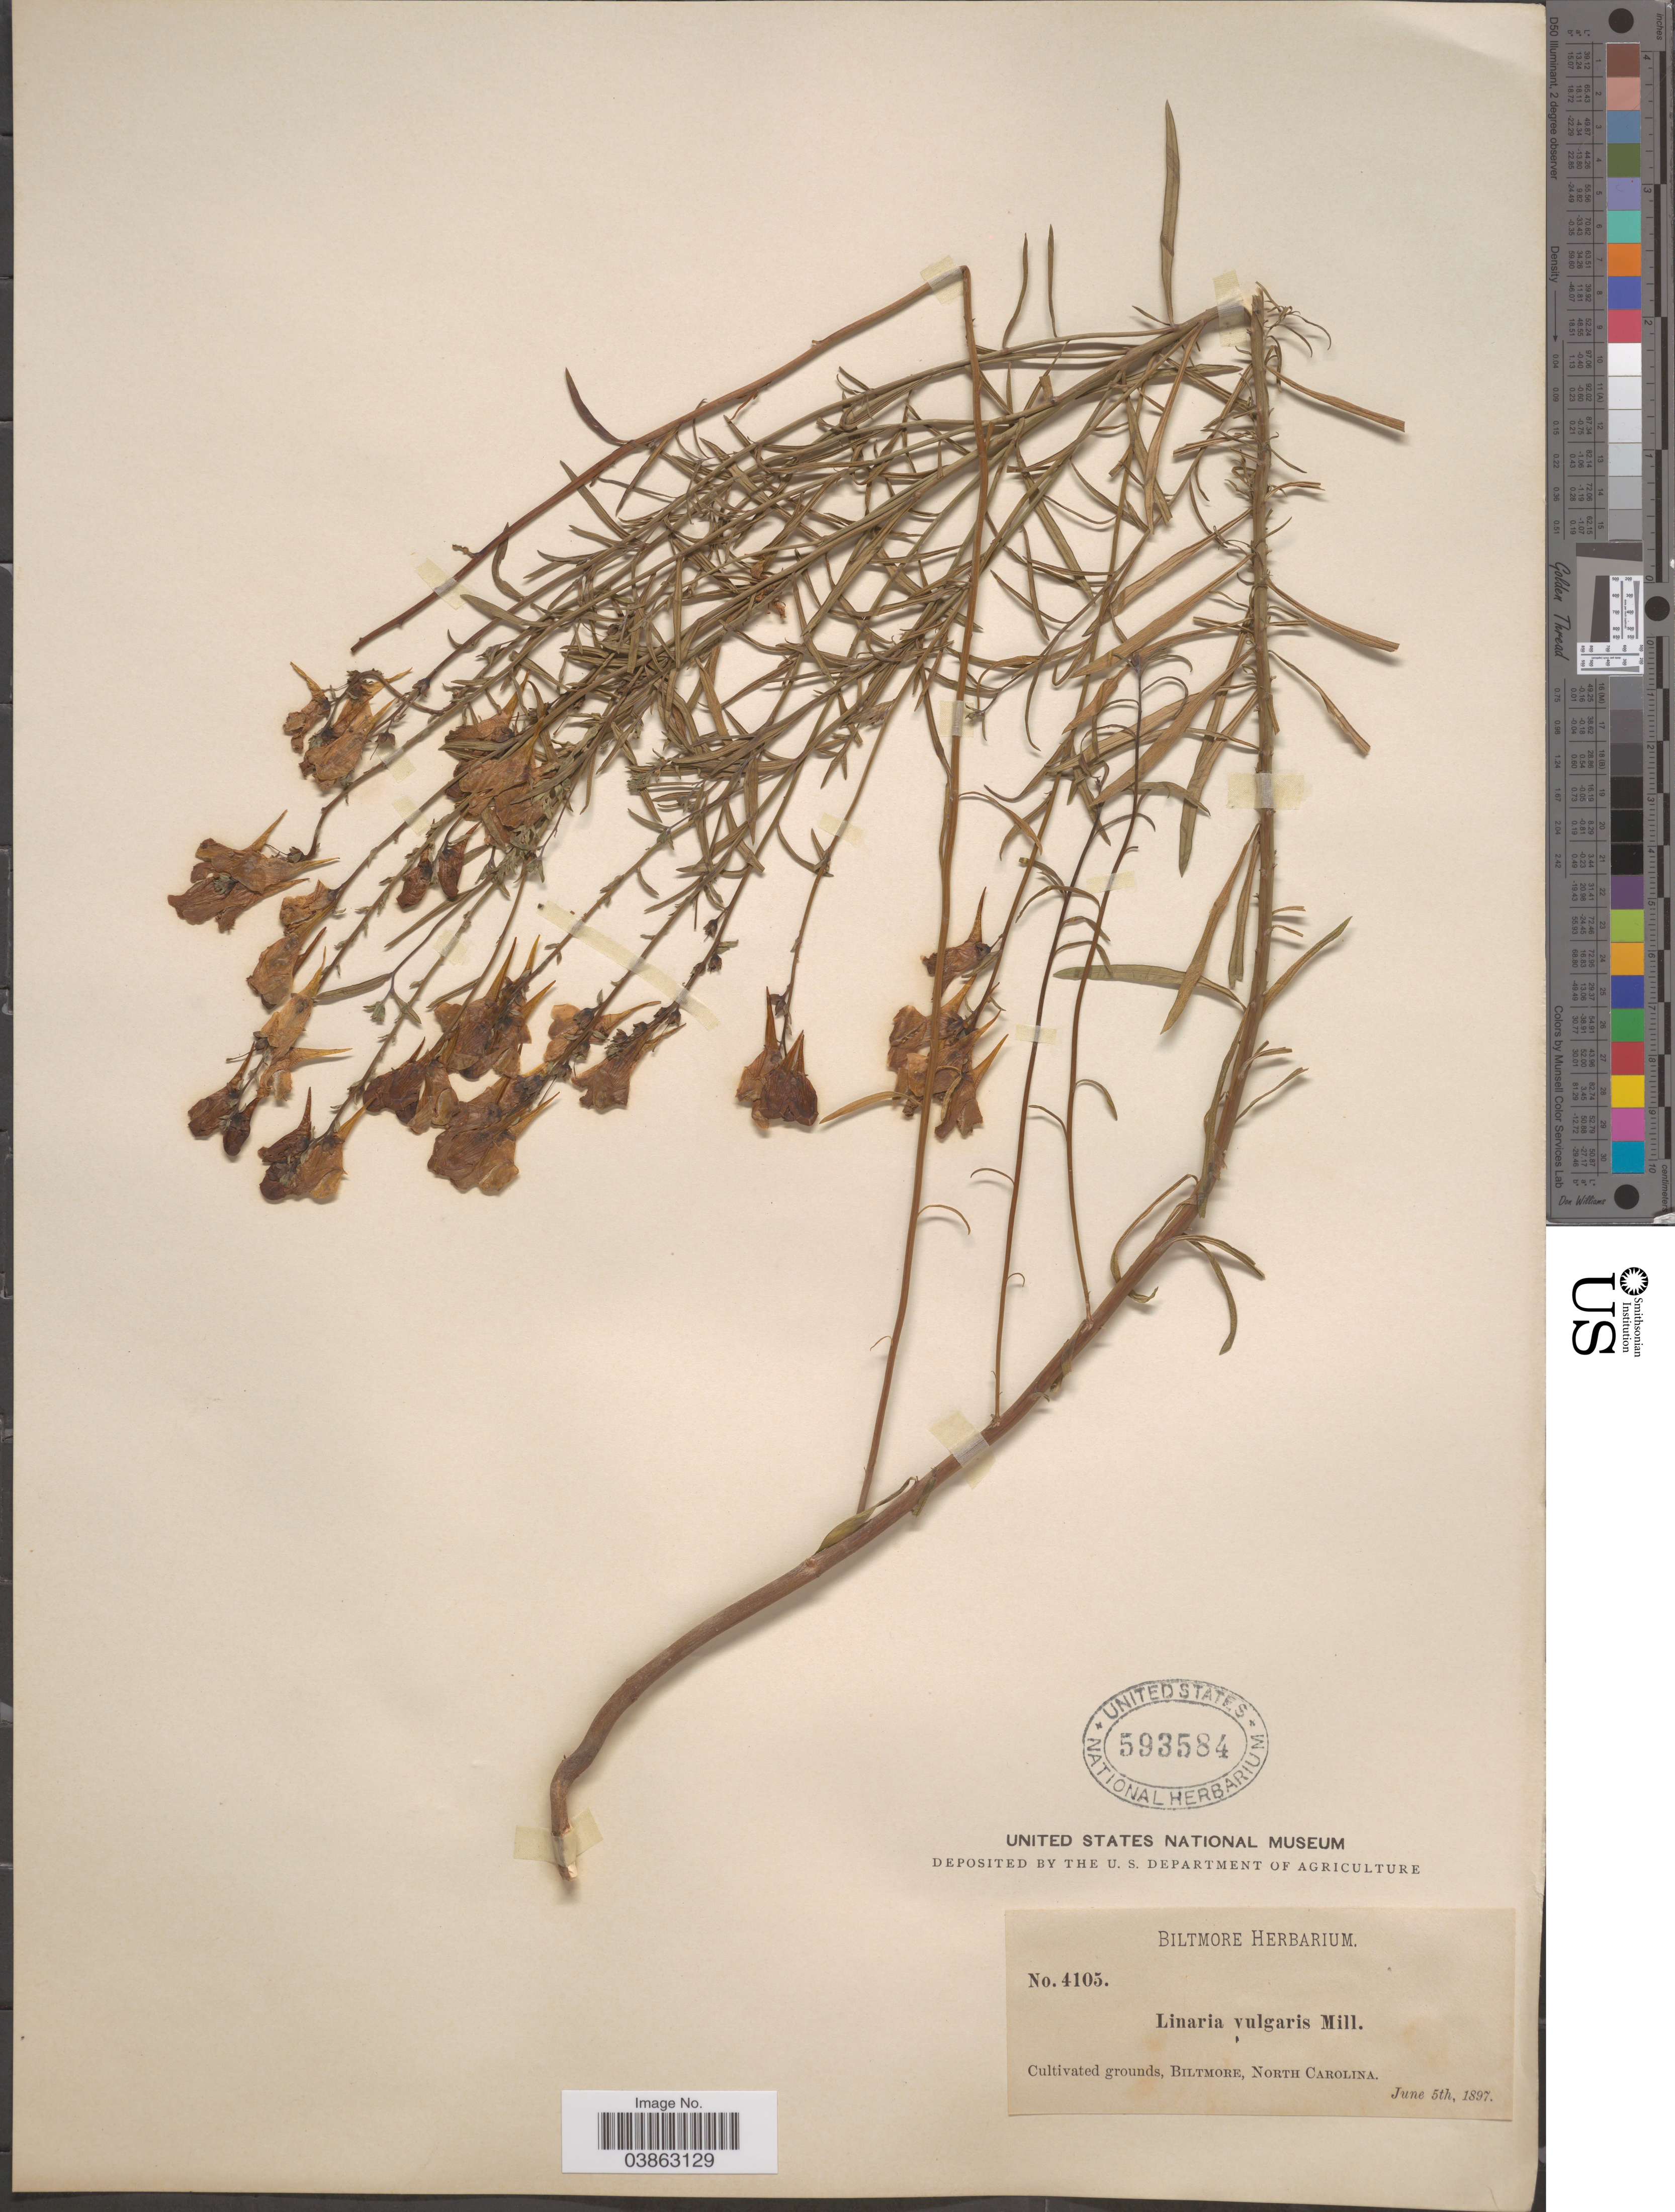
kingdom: Plantae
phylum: Tracheophyta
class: Magnoliopsida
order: Lamiales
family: Plantaginaceae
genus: Linaria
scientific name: Linaria vulgaris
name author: Mill.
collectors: ex herb. Biltmore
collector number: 4105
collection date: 1897-06-05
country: United States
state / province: North Carolina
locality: Biltmore.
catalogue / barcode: US 593584